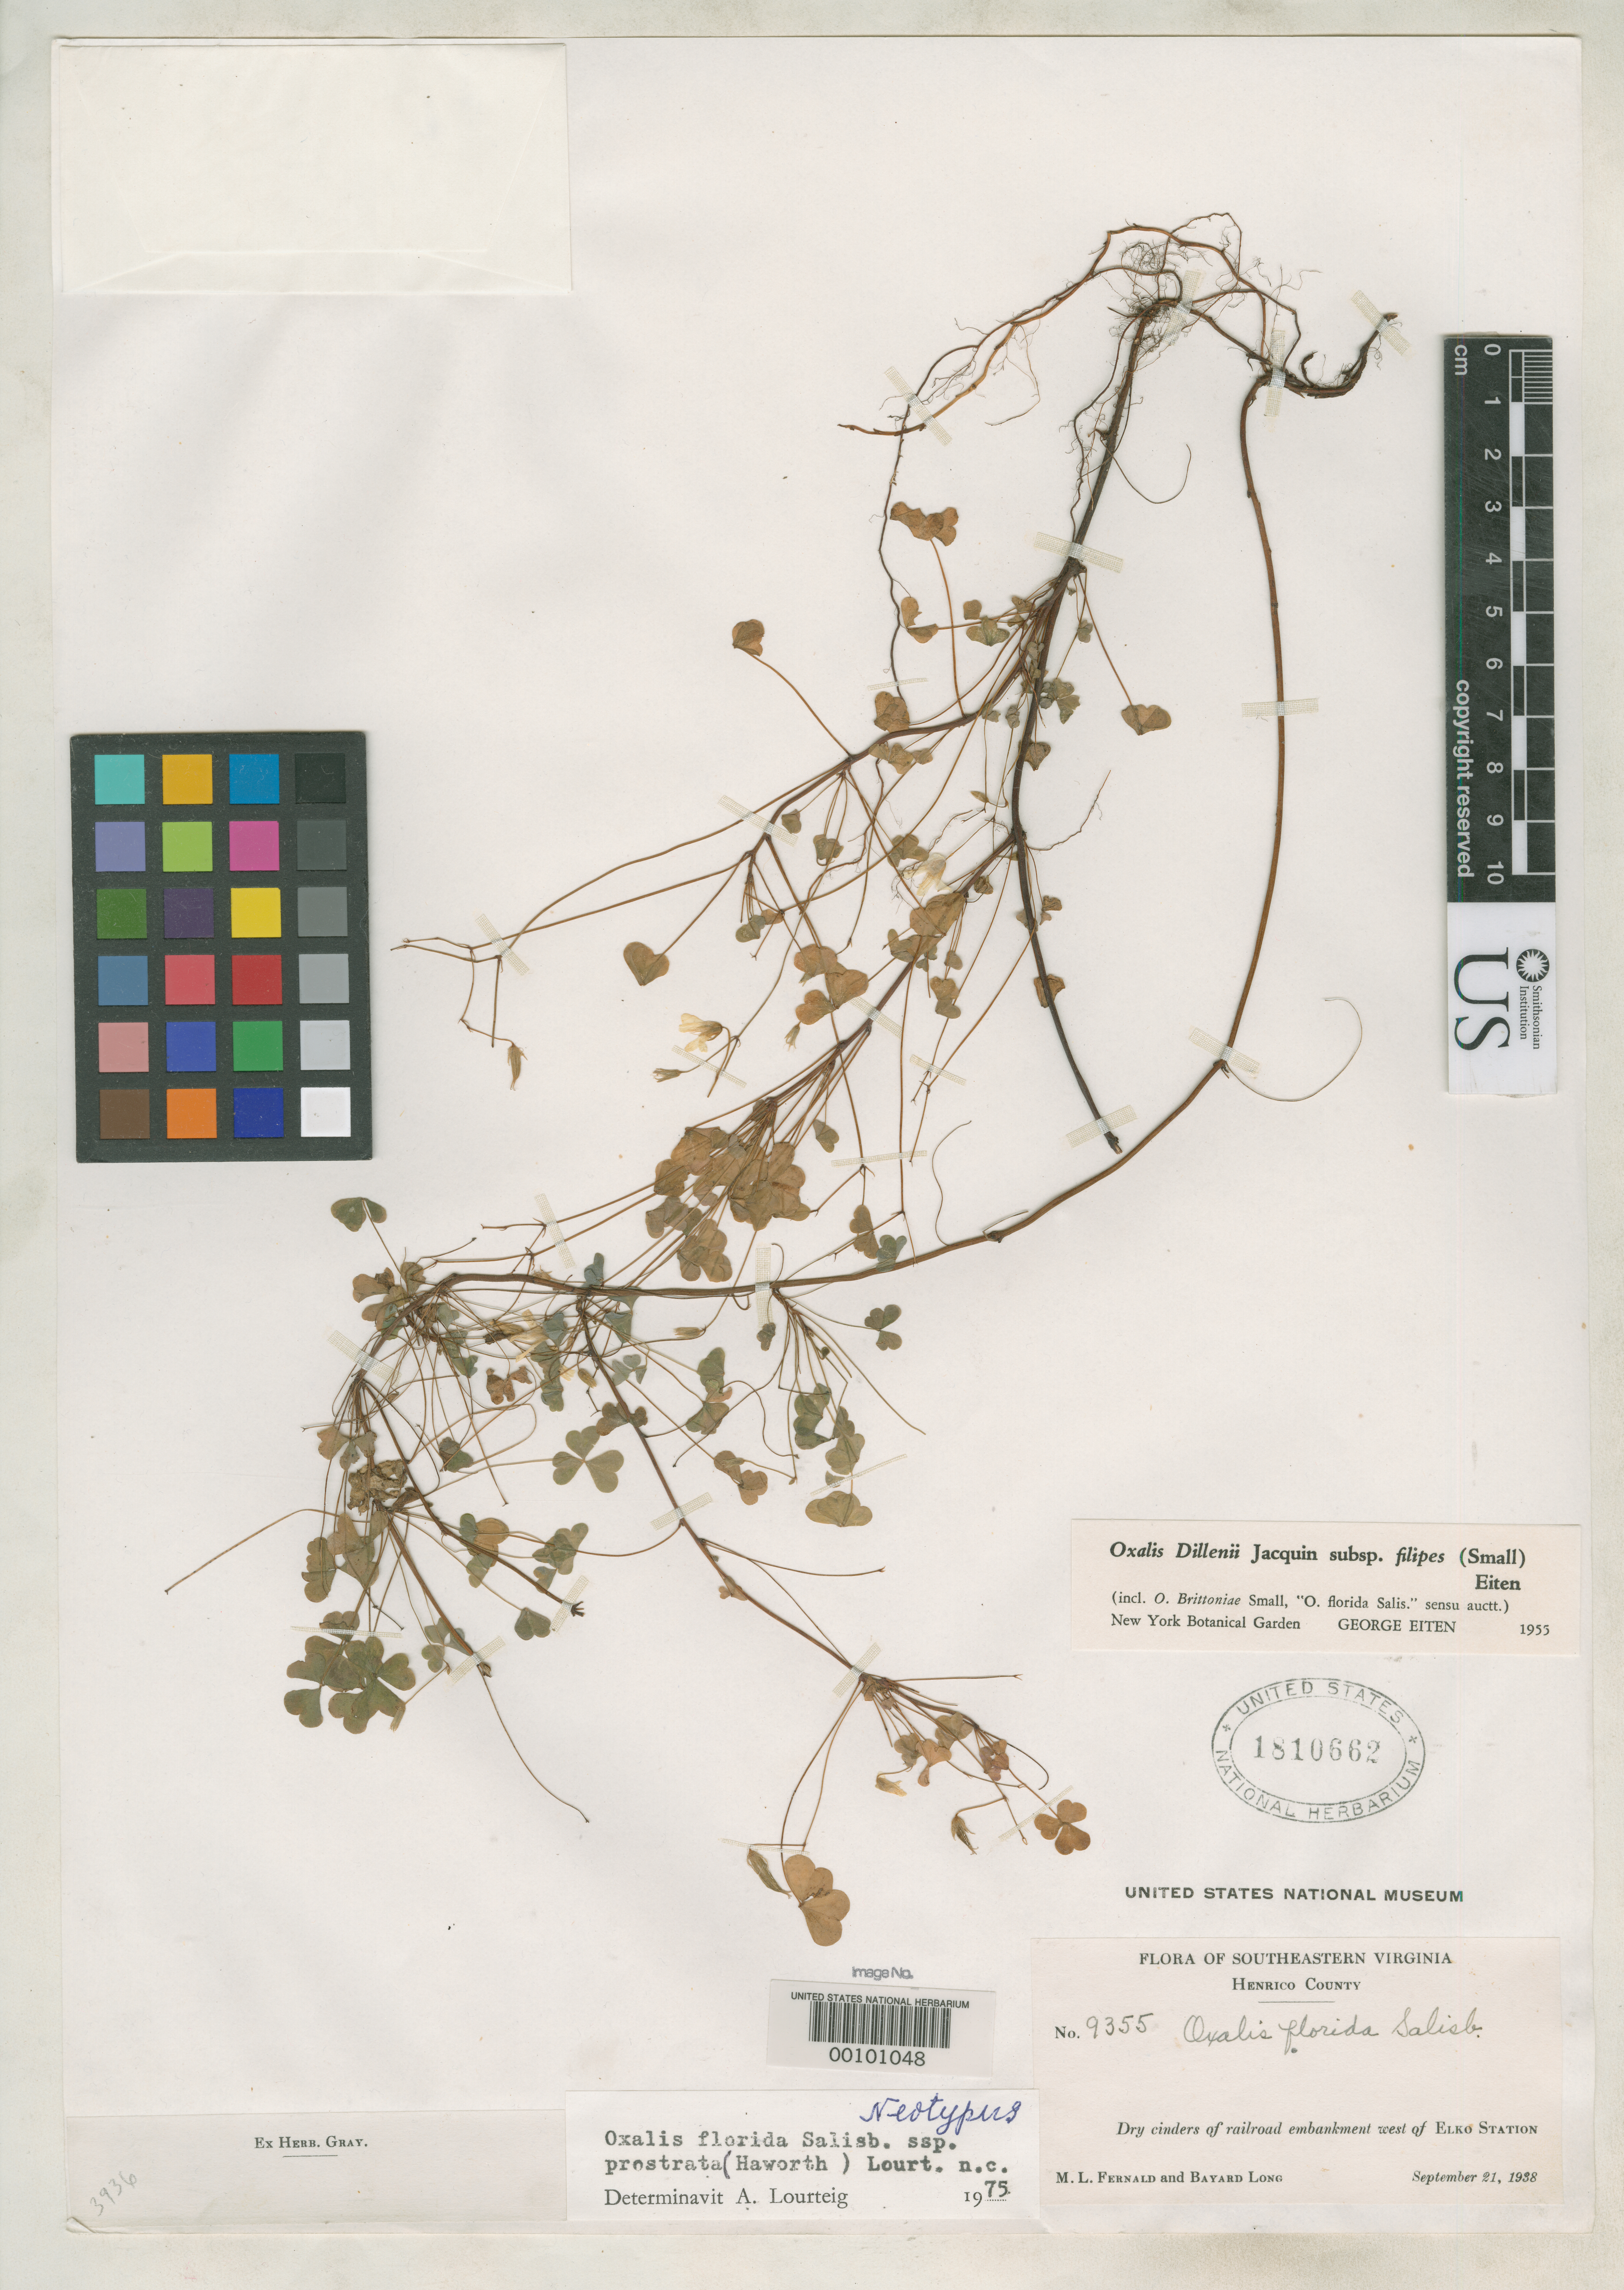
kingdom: Plantae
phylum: Tracheophyta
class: Magnoliopsida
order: Oxalidales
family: Oxalidaceae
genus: Oxalis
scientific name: Oxalis prostrata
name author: Haw.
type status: Neotype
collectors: M. L. Fernald & B. H. Long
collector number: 9355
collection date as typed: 21 Sep 1938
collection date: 1938-09-21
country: United States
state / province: Virginia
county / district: Henrico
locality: West of Elko Station.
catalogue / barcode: US 1810662